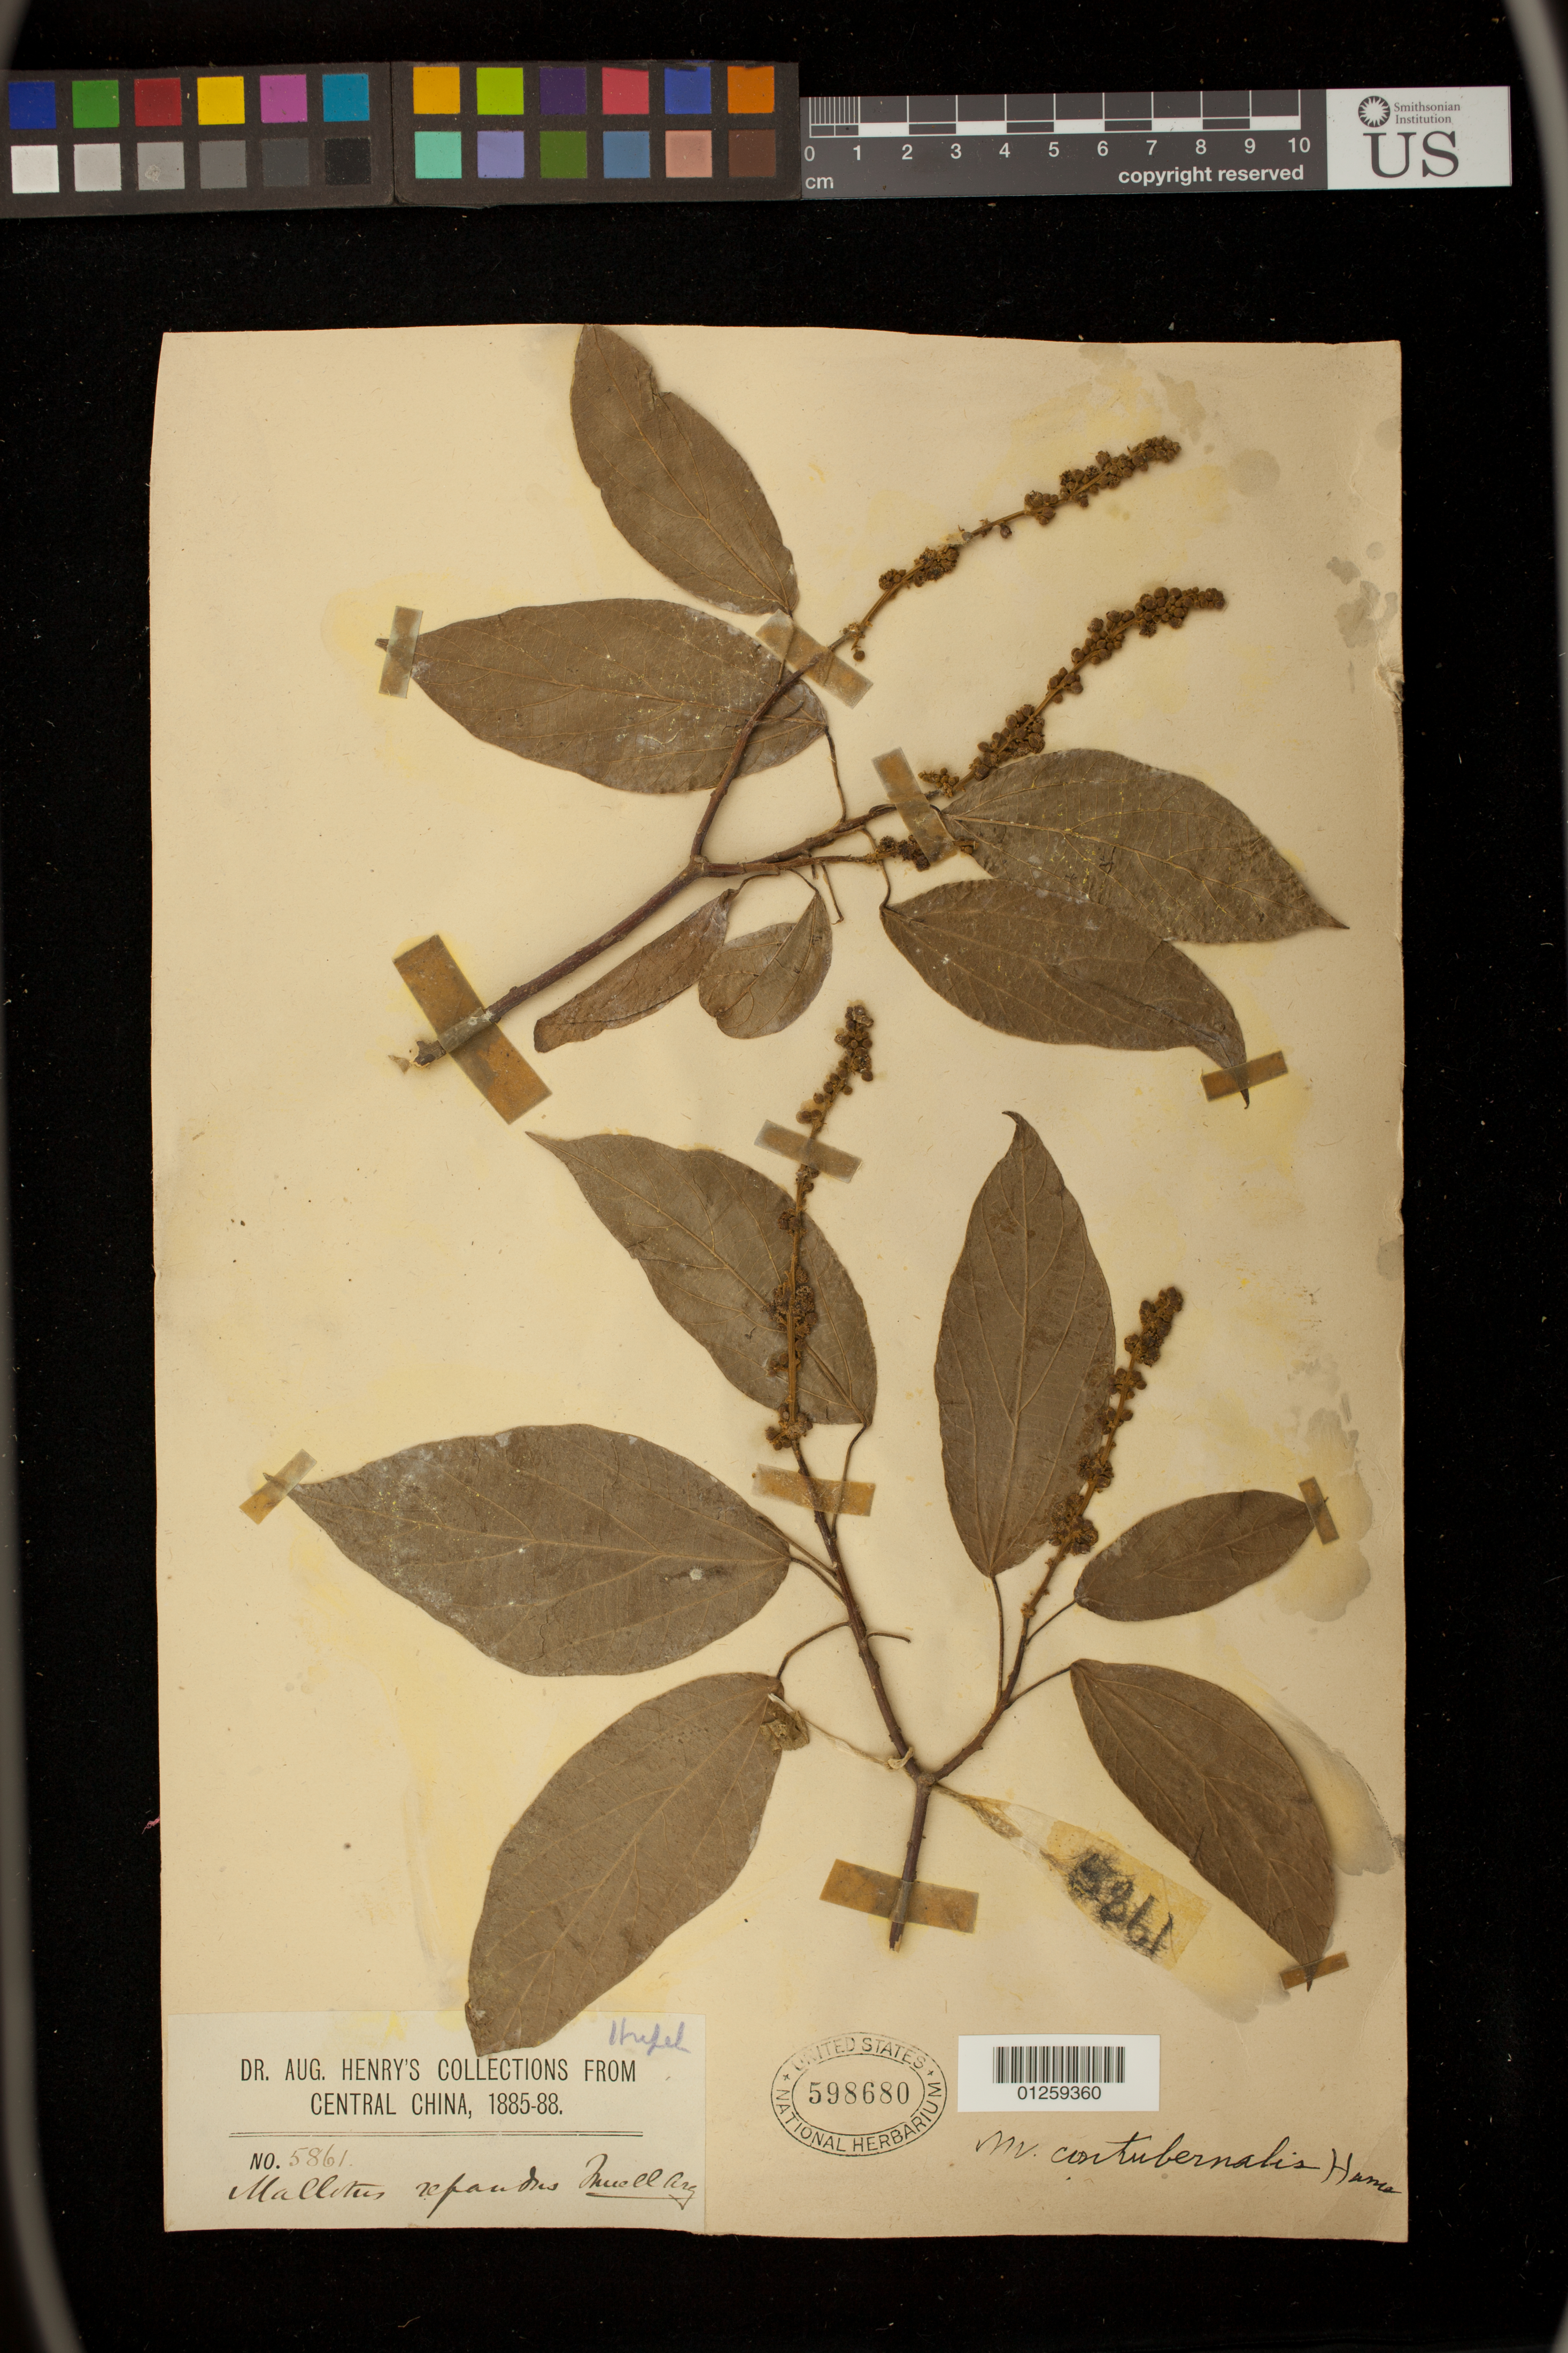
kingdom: Plantae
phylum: Tracheophyta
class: Magnoliopsida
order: Malpighiales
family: Euphorbiaceae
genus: Mallotus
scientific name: Mallotus repandus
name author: (Rottler) Müll. Arg.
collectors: A. Henry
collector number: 5861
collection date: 1885/1888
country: China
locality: Central China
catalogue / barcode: US 598680